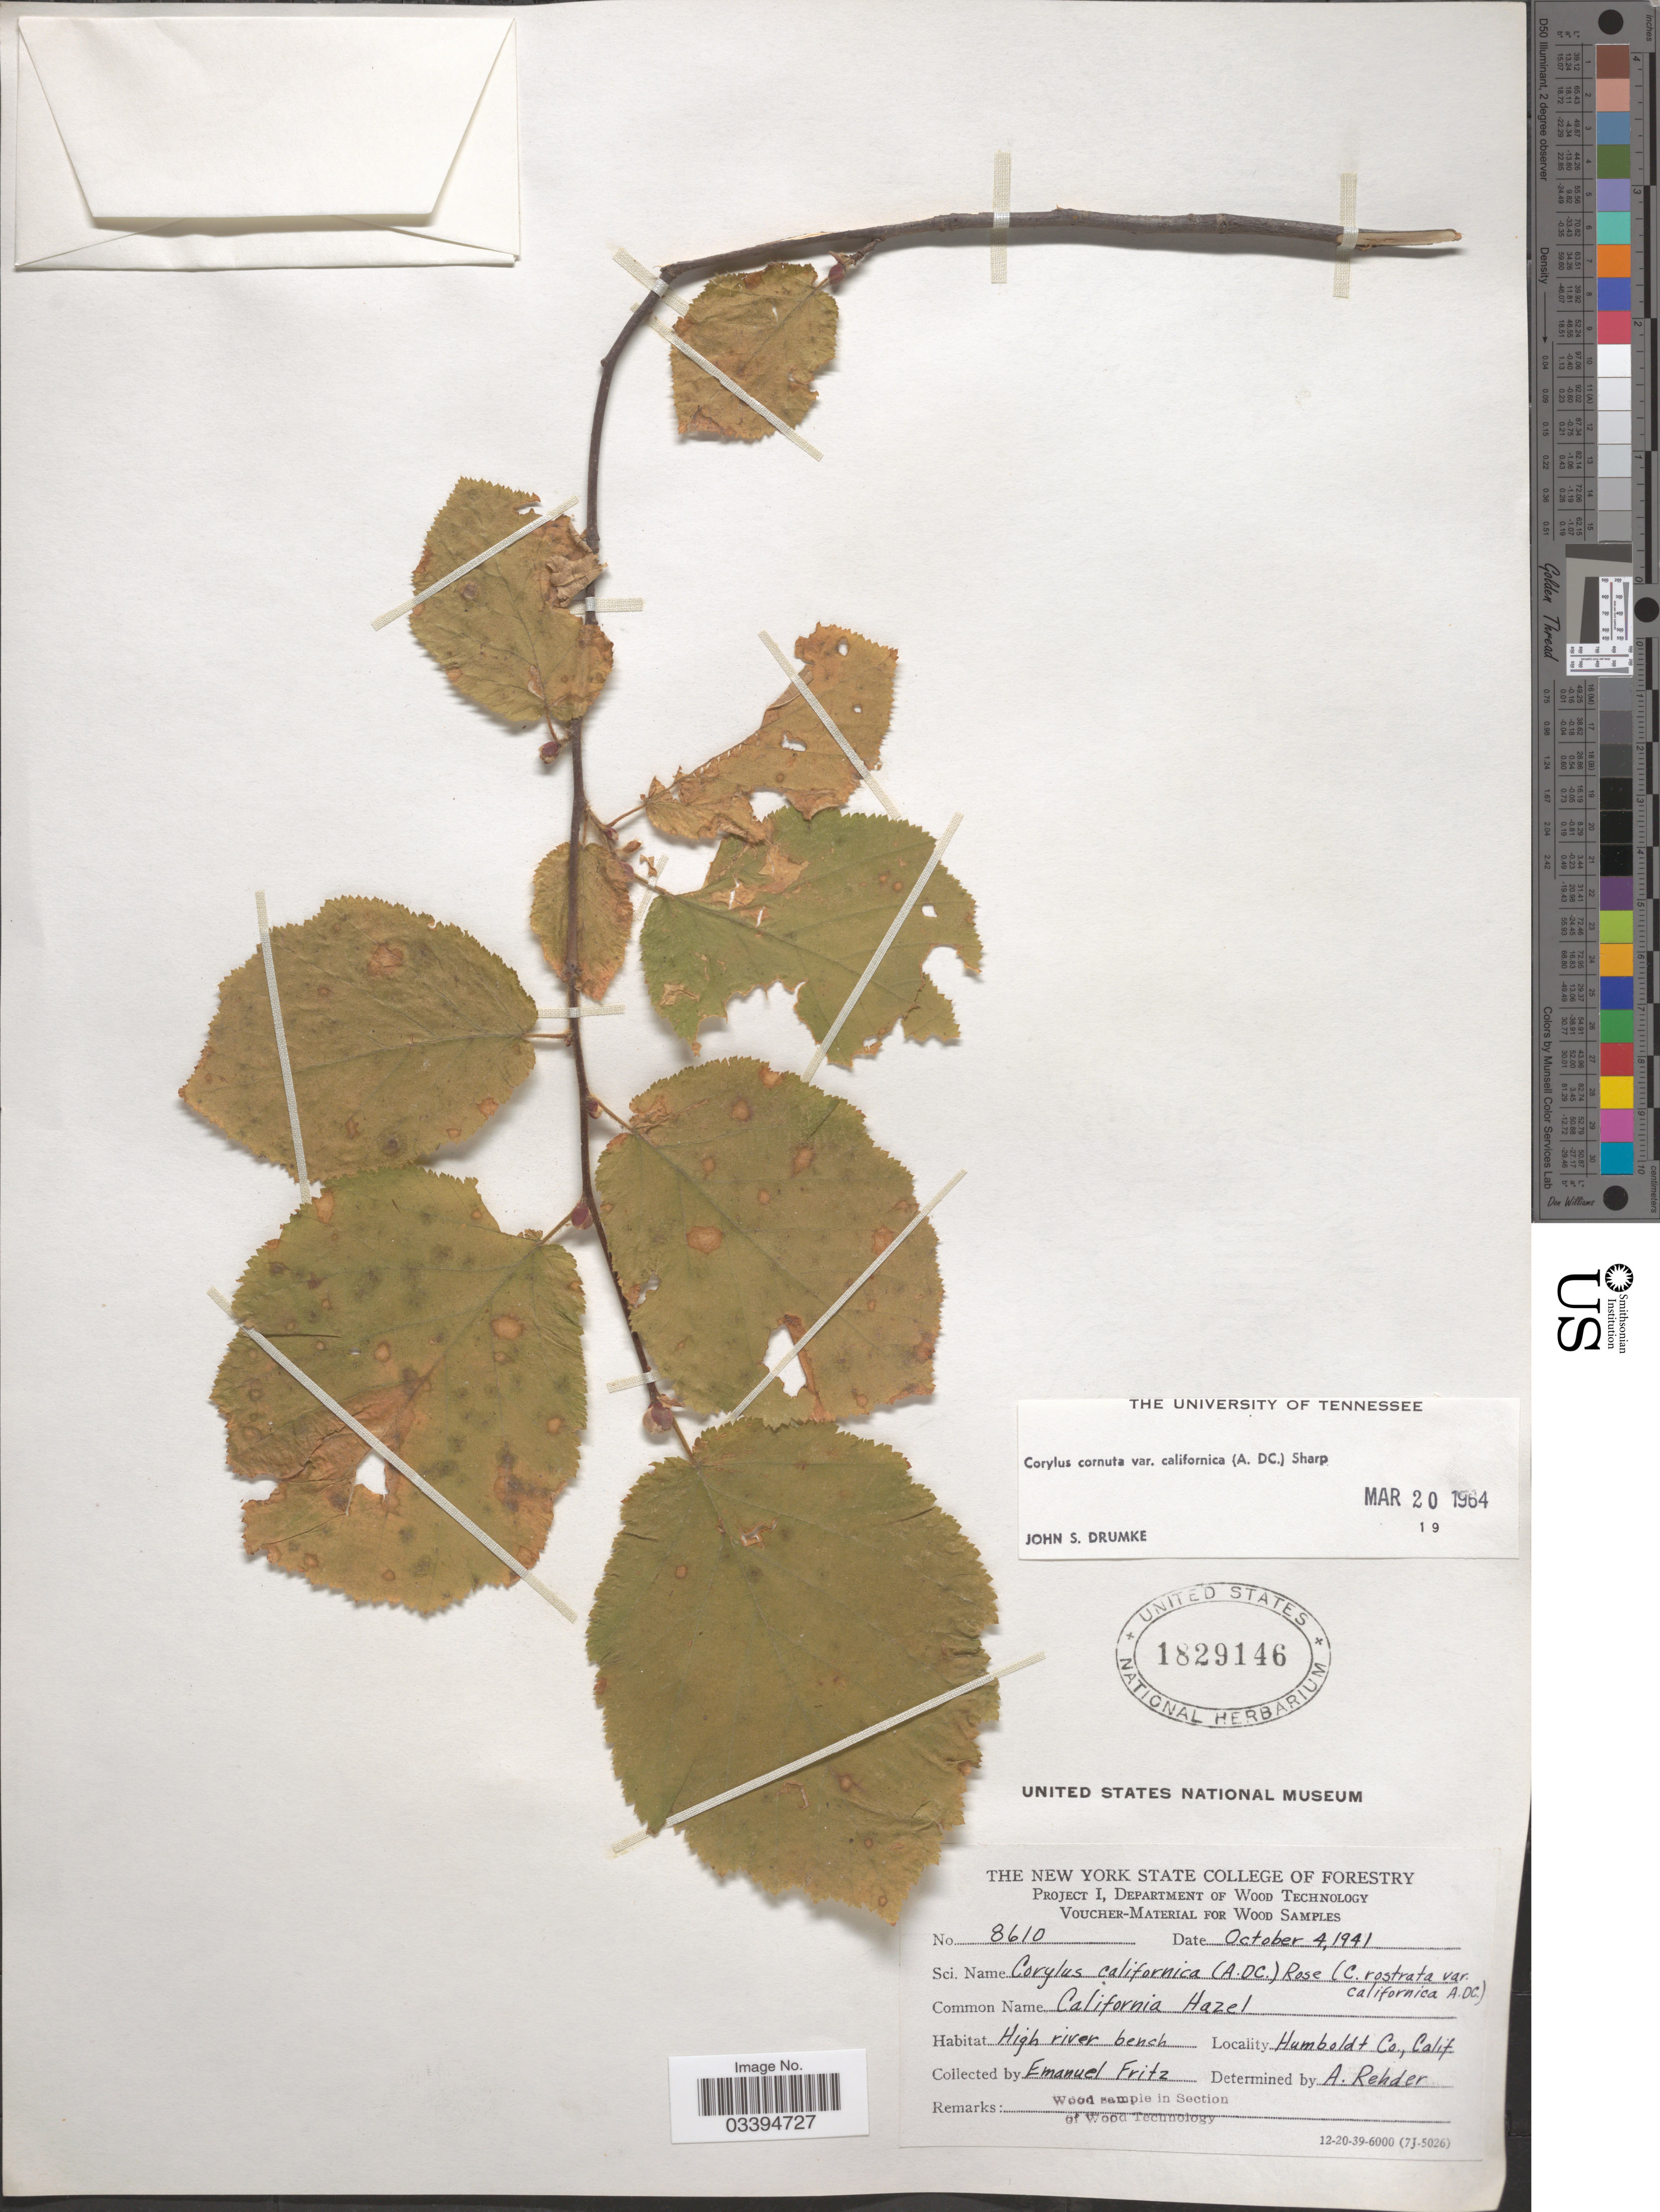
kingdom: Plantae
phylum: Tracheophyta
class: Magnoliopsida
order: Fagales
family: Betulaceae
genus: Corylus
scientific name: Corylus cornuta var. californica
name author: Marshall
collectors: E. Fritz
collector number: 8610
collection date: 1941-10-04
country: United States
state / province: California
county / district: Humboldt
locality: High river bench, Humboldt Co.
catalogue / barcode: US 1829146